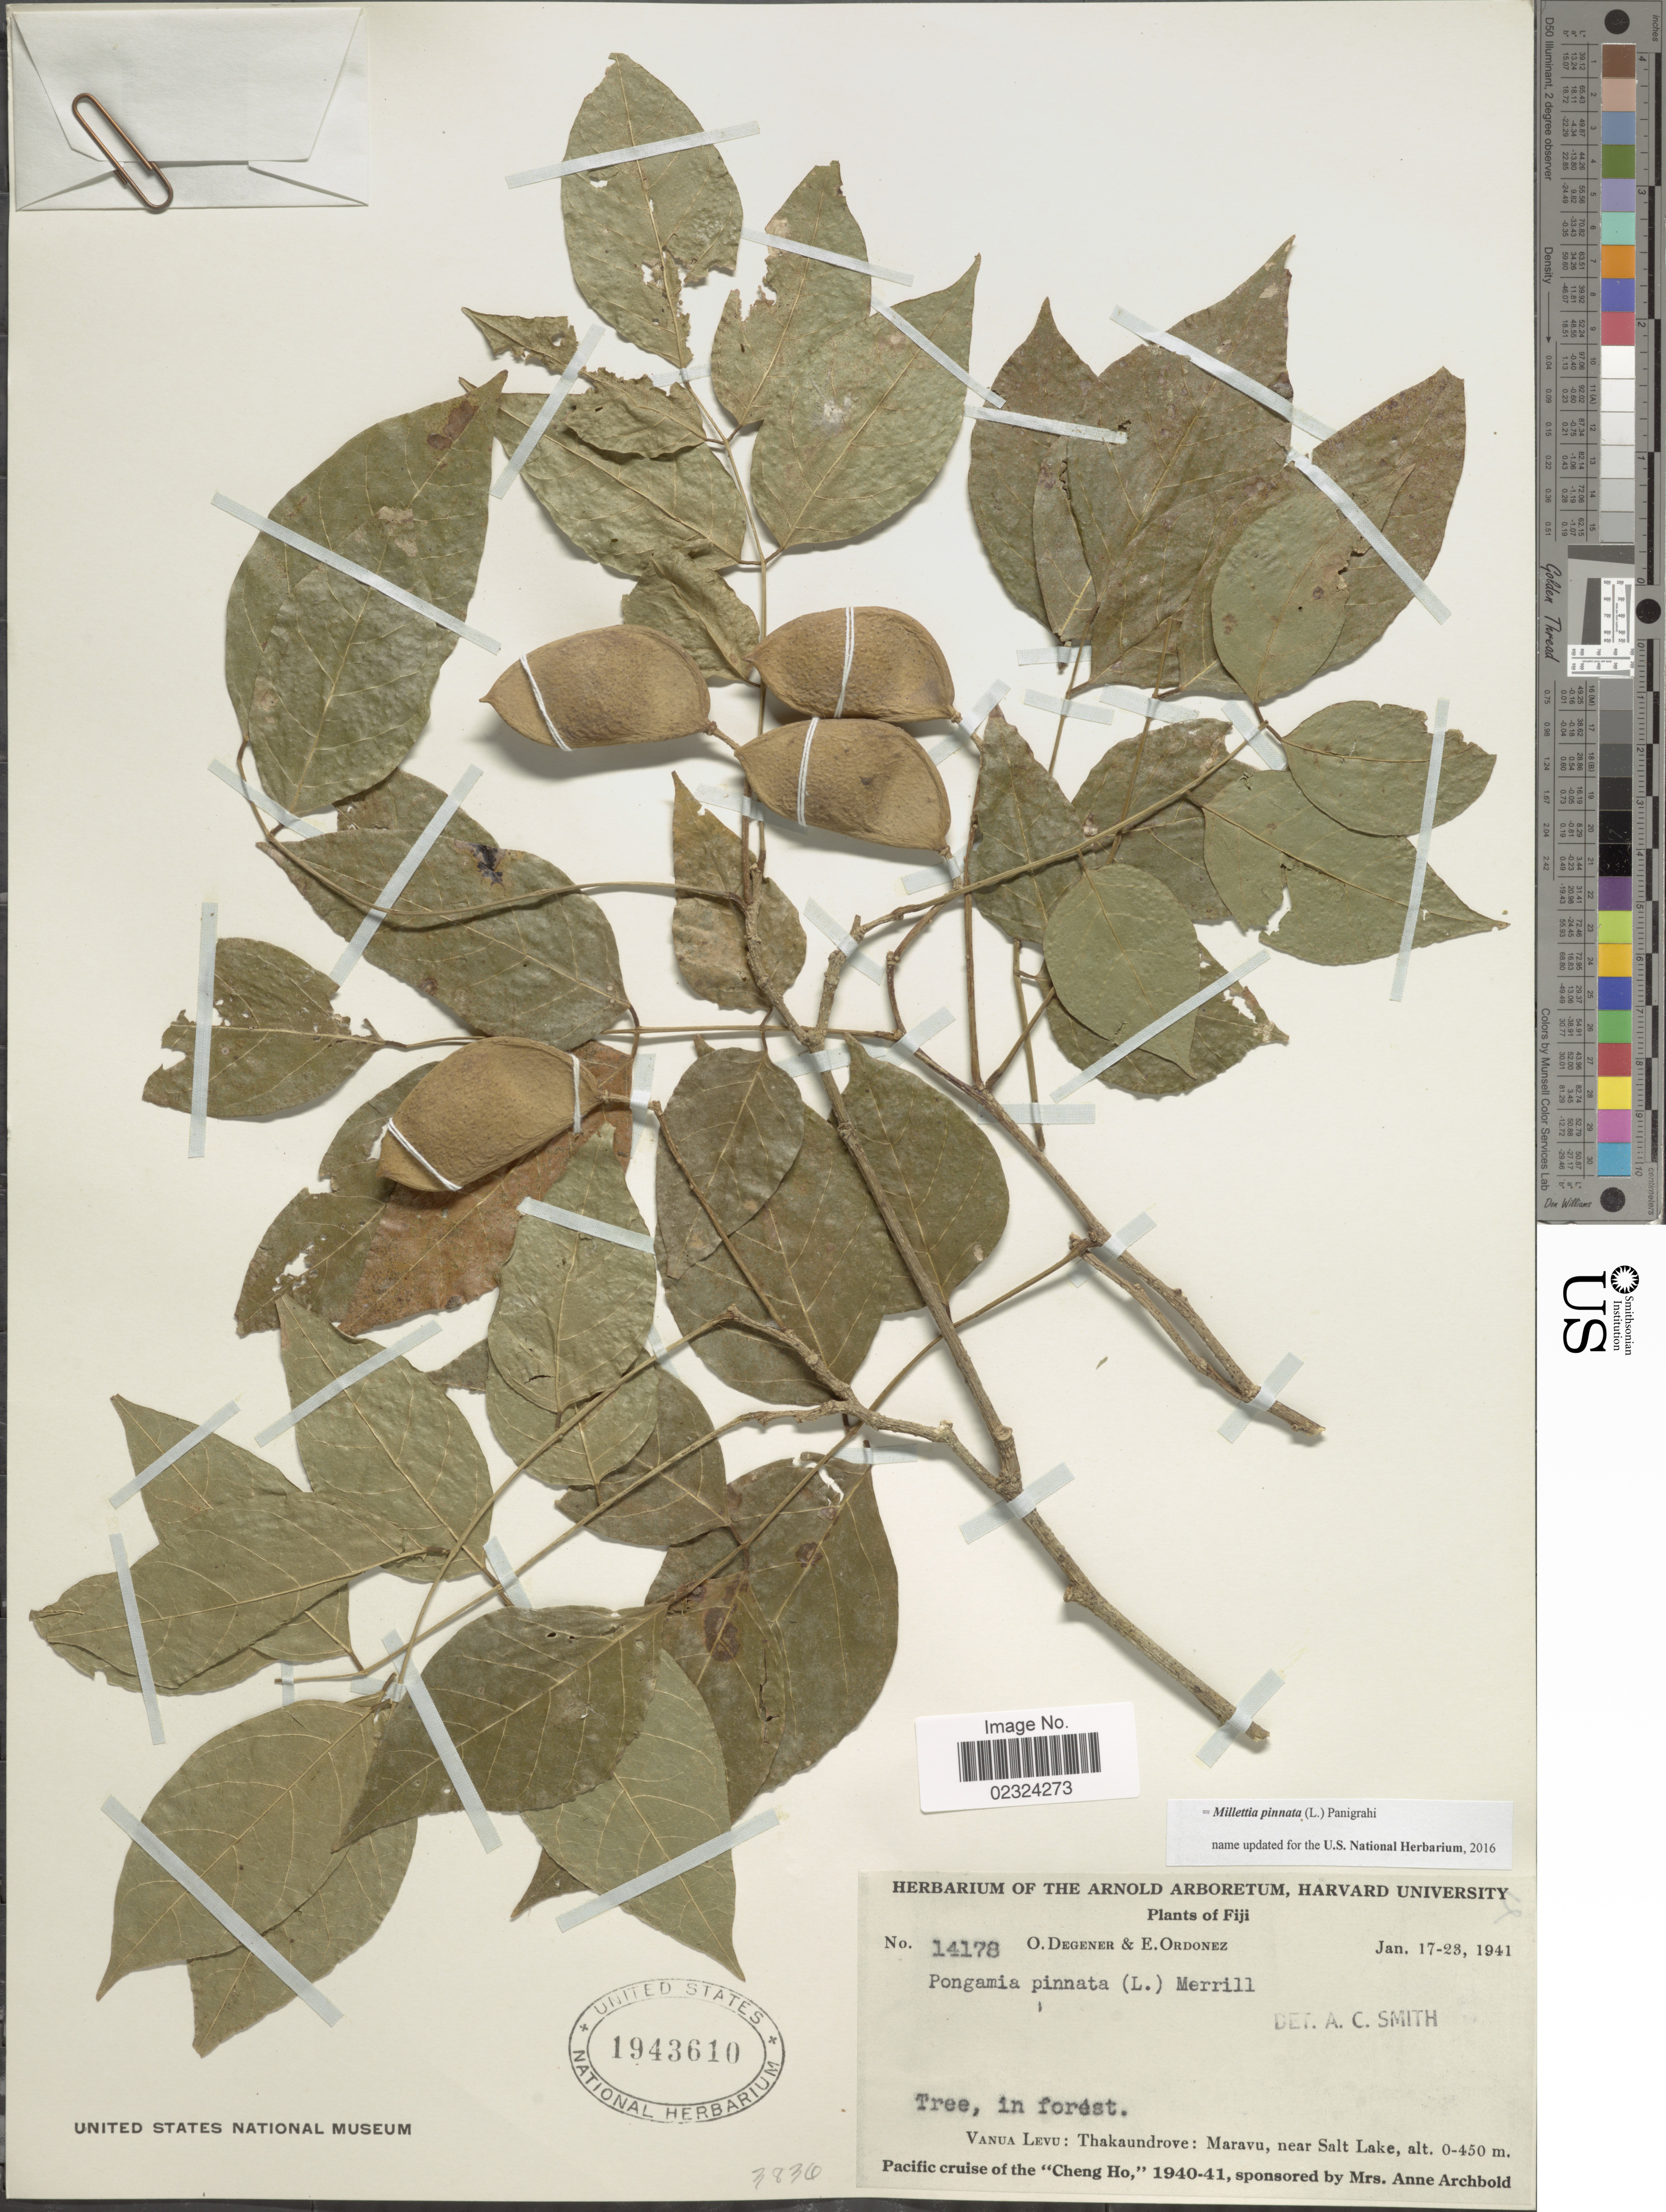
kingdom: Plantae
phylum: Tracheophyta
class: Magnoliopsida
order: Fabales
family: Fabaceae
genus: Millettia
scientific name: Millettia pinnata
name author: (L.) Panigrahi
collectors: O. Degener & E. Ordonez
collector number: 14178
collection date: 1941-01-17/1941-01-23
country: Fiji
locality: Vanua Levu: Thakaundrove: Maravu, near Salt Lake.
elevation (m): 0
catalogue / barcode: US 1943610